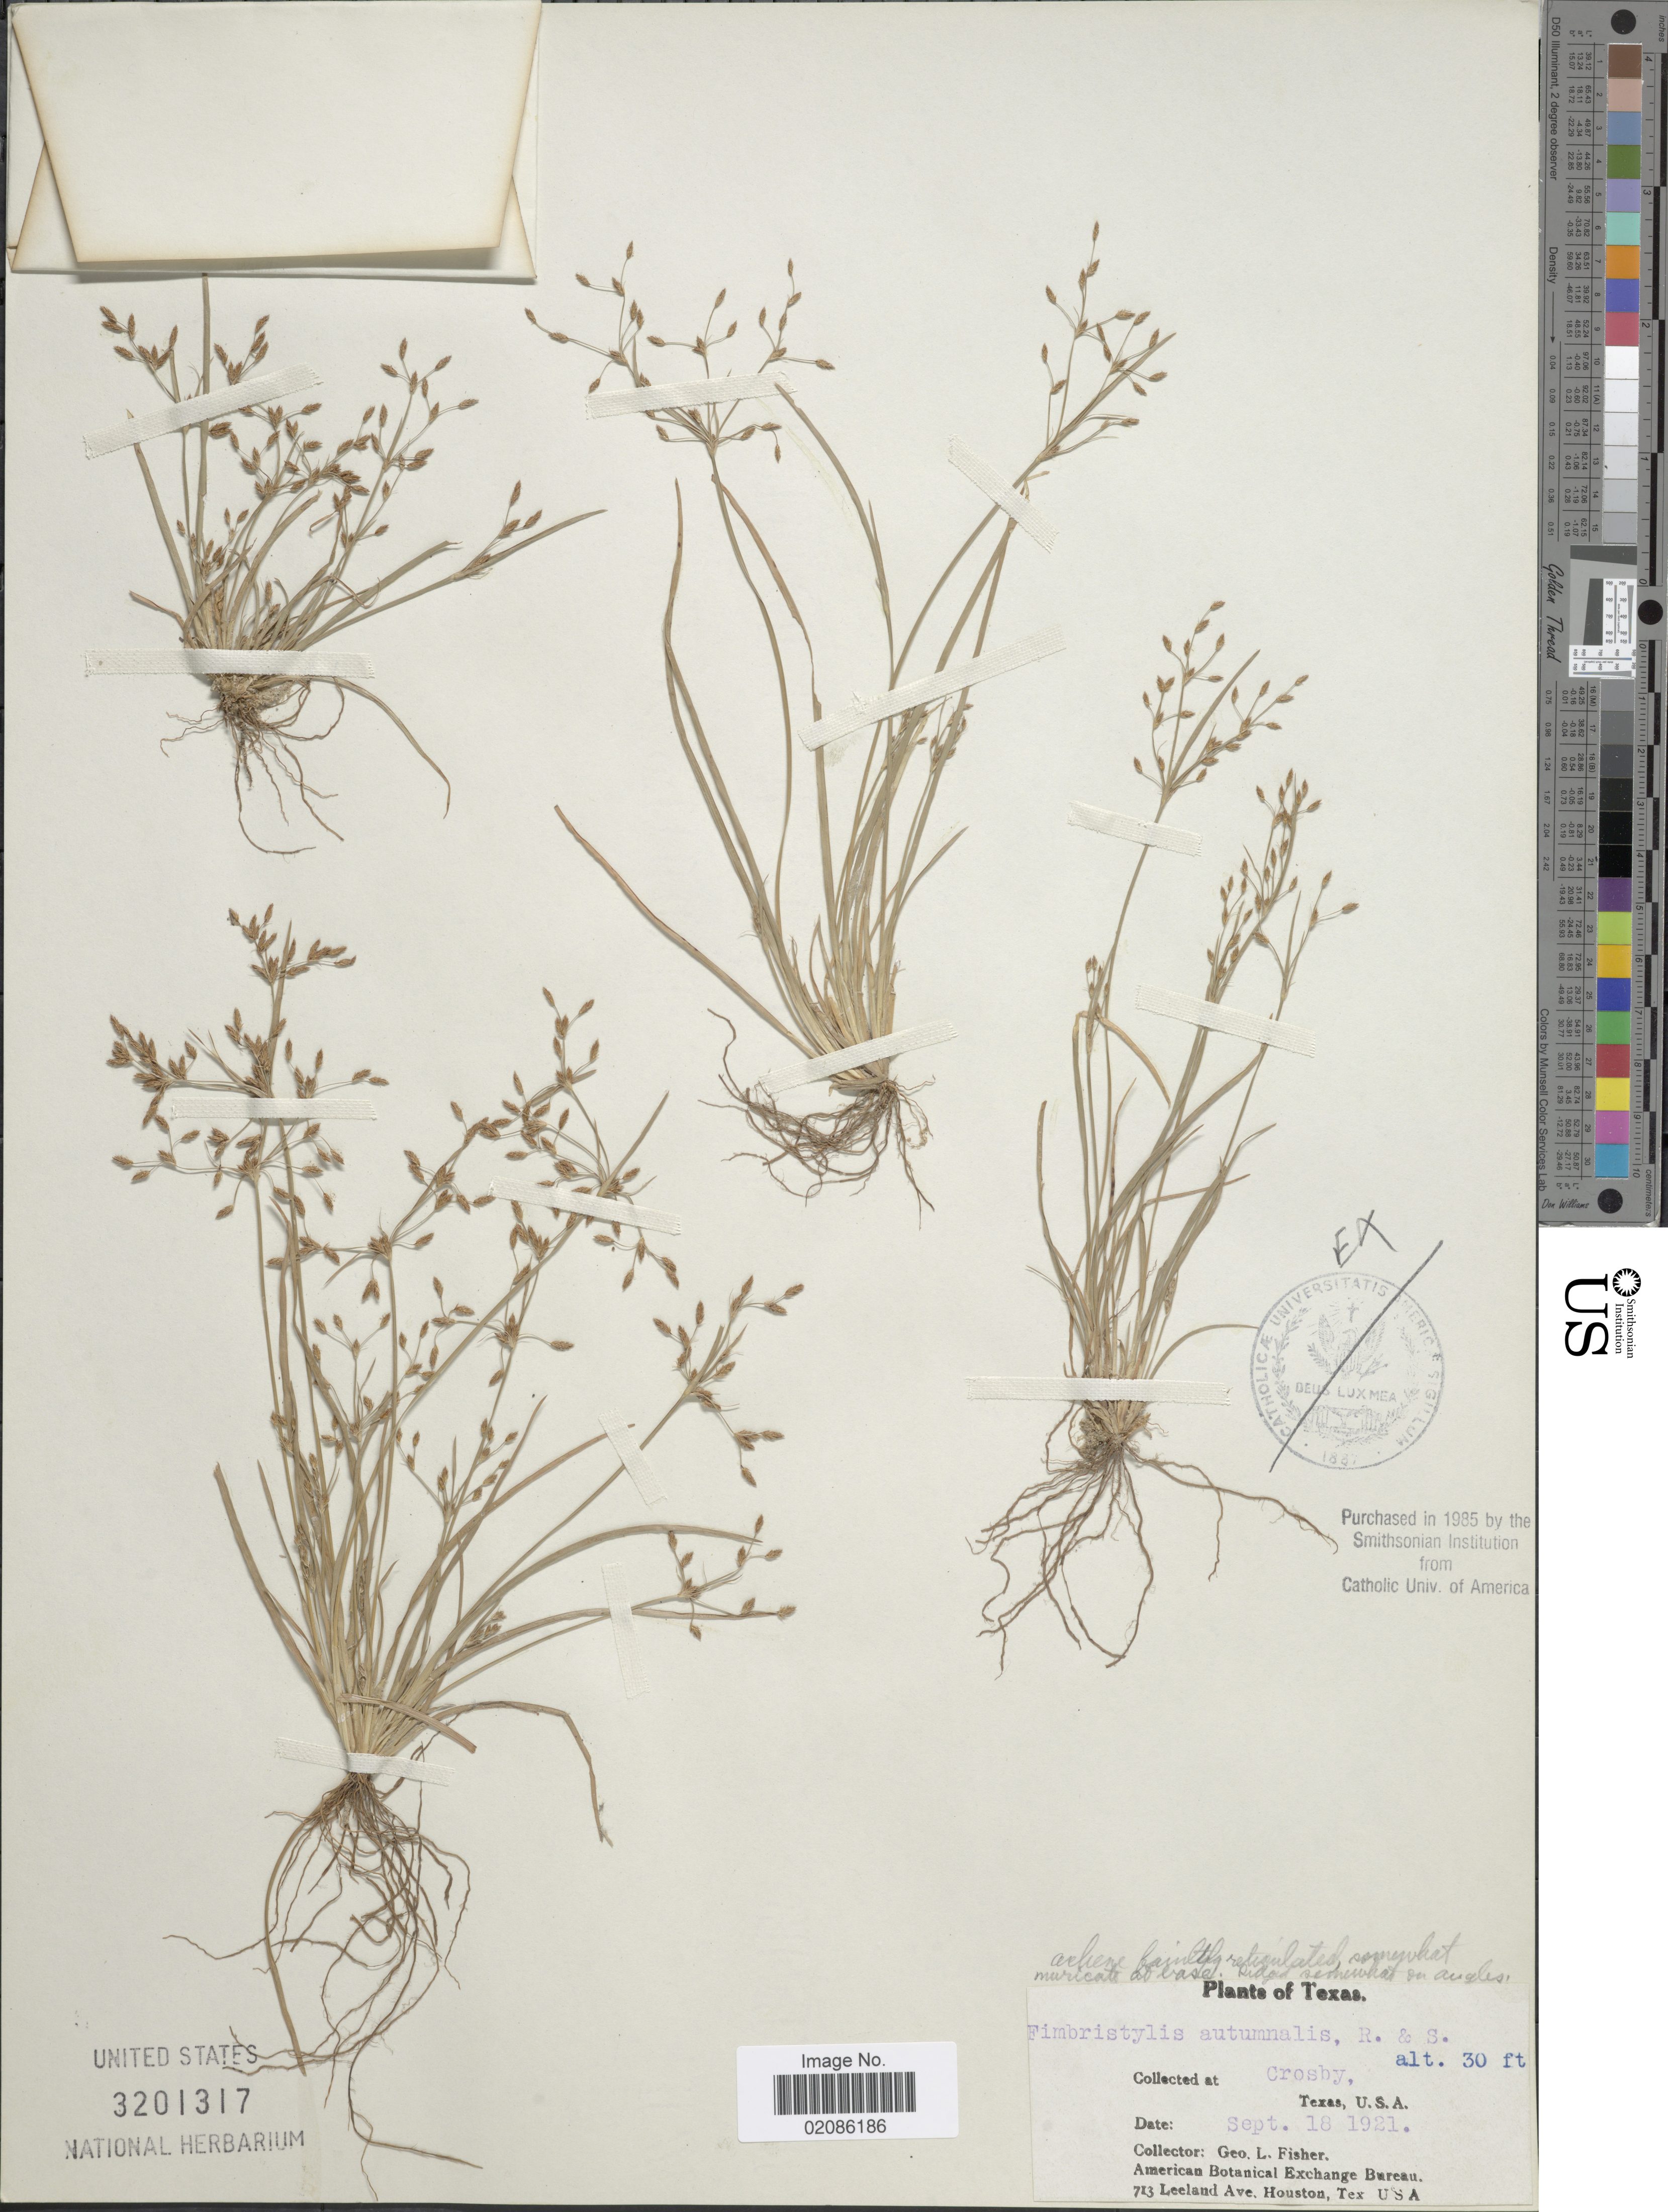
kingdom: Plantae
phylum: Tracheophyta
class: Liliopsida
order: Poales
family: Cyperaceae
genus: Fimbristylis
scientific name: Fimbristylis autumnalis (L.) Roem. & Schult.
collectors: G. L. Fisher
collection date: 1921-09-18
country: United States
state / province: Texas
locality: Crosby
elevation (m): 9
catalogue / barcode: US 3201317